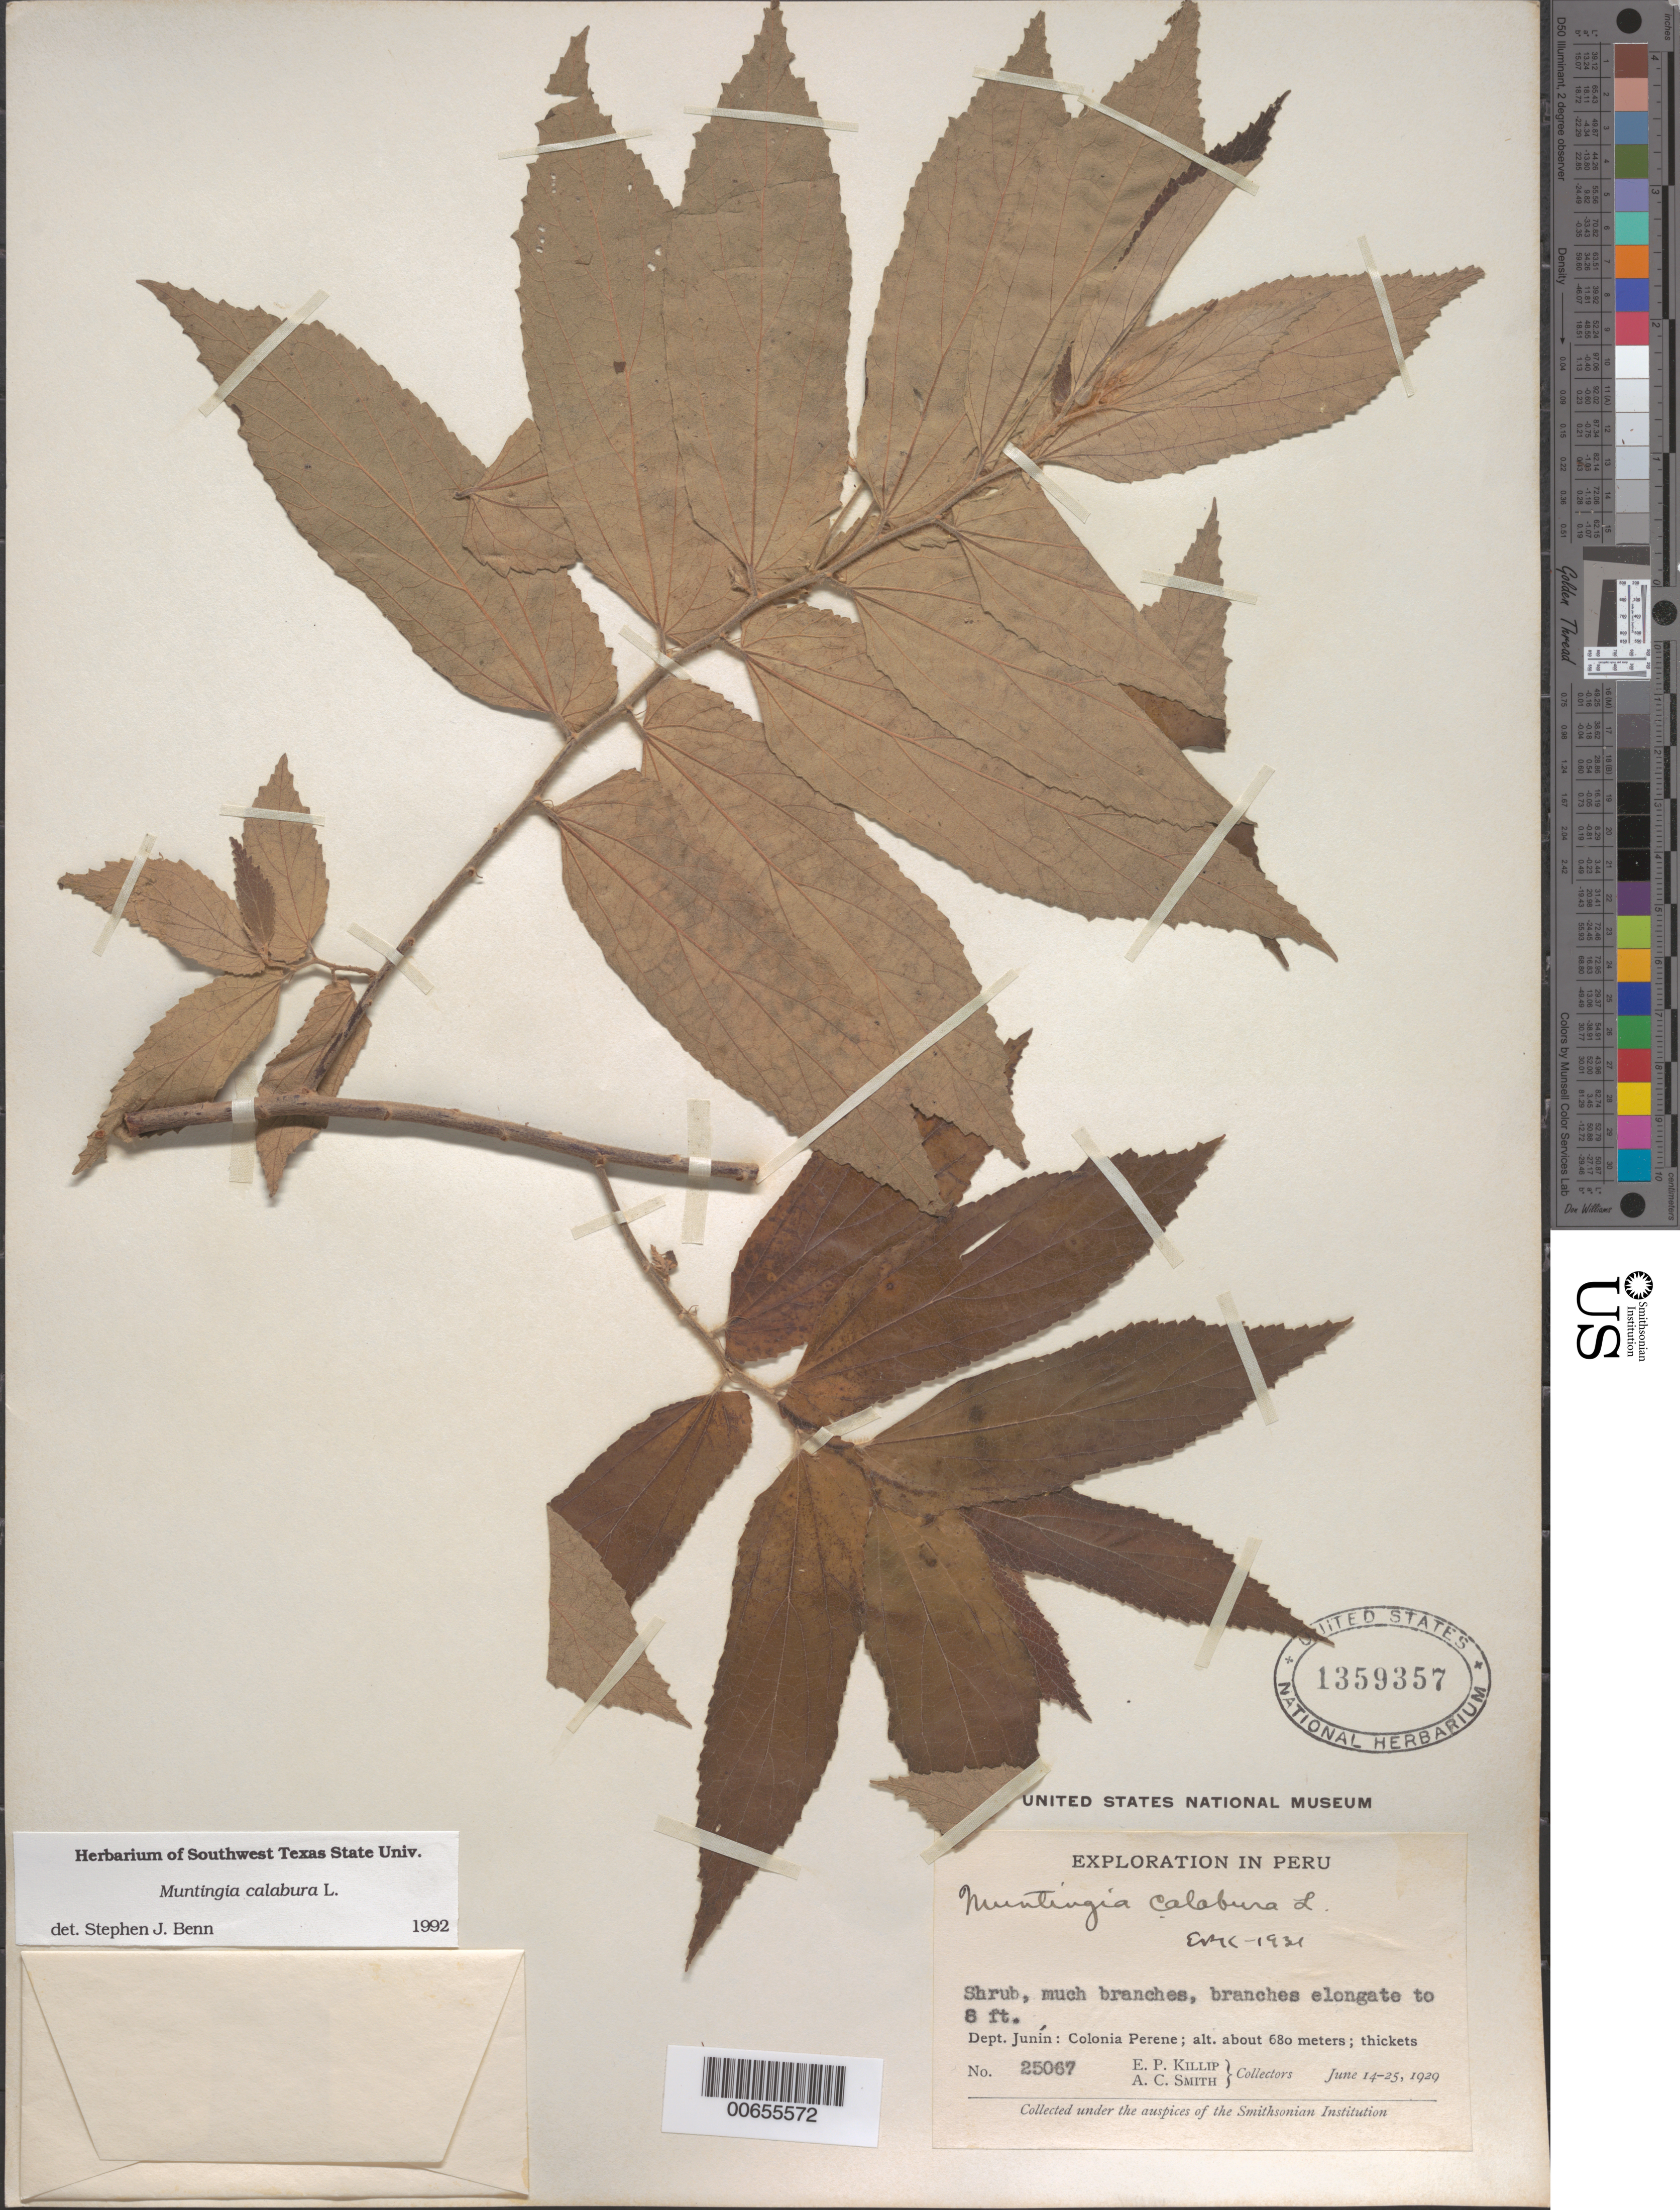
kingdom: Plantae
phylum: Tracheophyta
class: Magnoliopsida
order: Malvales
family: Muntingiaceae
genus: Muntingia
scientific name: Muntingia calabura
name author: L.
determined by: Benn, S. J.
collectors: E. P. Killip & A. C. Smith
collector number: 25067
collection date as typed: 14 Jun 1929 to 25 Jun 1929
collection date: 1929-06-14/1929-06-25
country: Peru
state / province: Junín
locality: Colonia Perene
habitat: Thickets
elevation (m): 680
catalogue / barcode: US 1359357